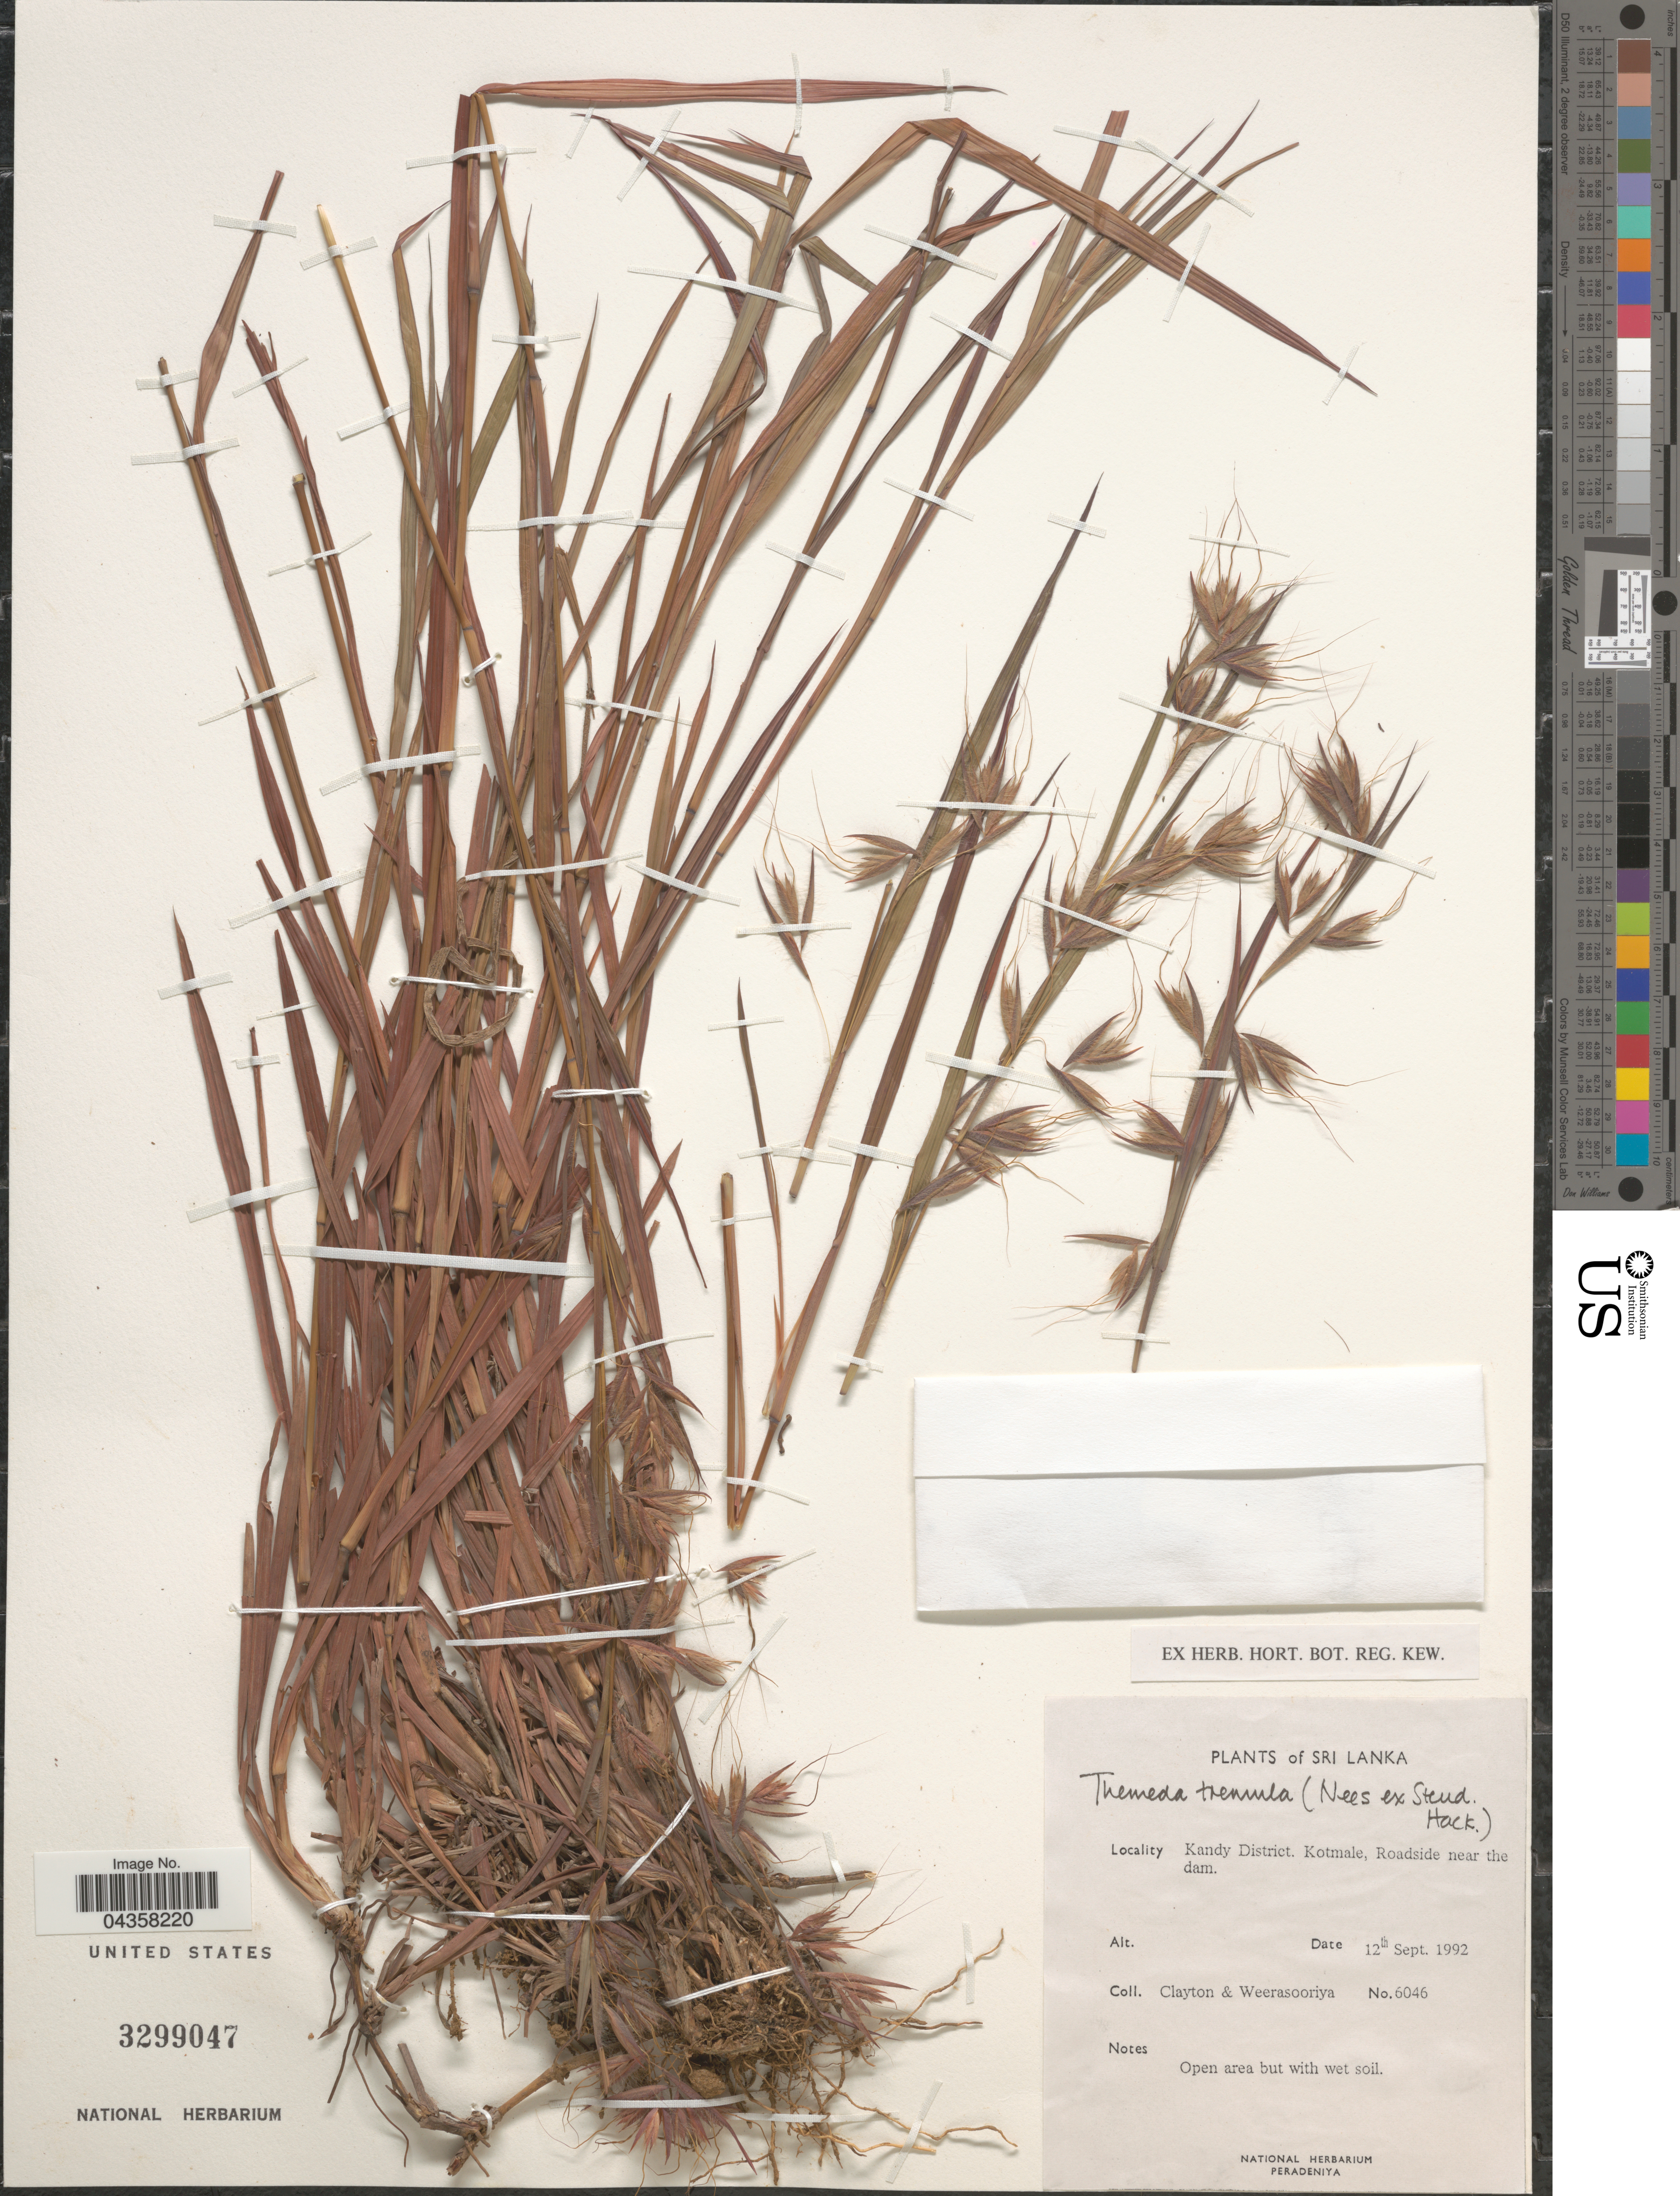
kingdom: Plantae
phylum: Tracheophyta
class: Liliopsida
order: Poales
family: Poaceae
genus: Themeda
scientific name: Themeda tremula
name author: (Nees) Hack.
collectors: Clayton & Weerasooriya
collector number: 6046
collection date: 1992-09-12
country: Sri Lanka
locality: Kandy District. Kotmale, Roadside near the dam.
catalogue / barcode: US 3299047